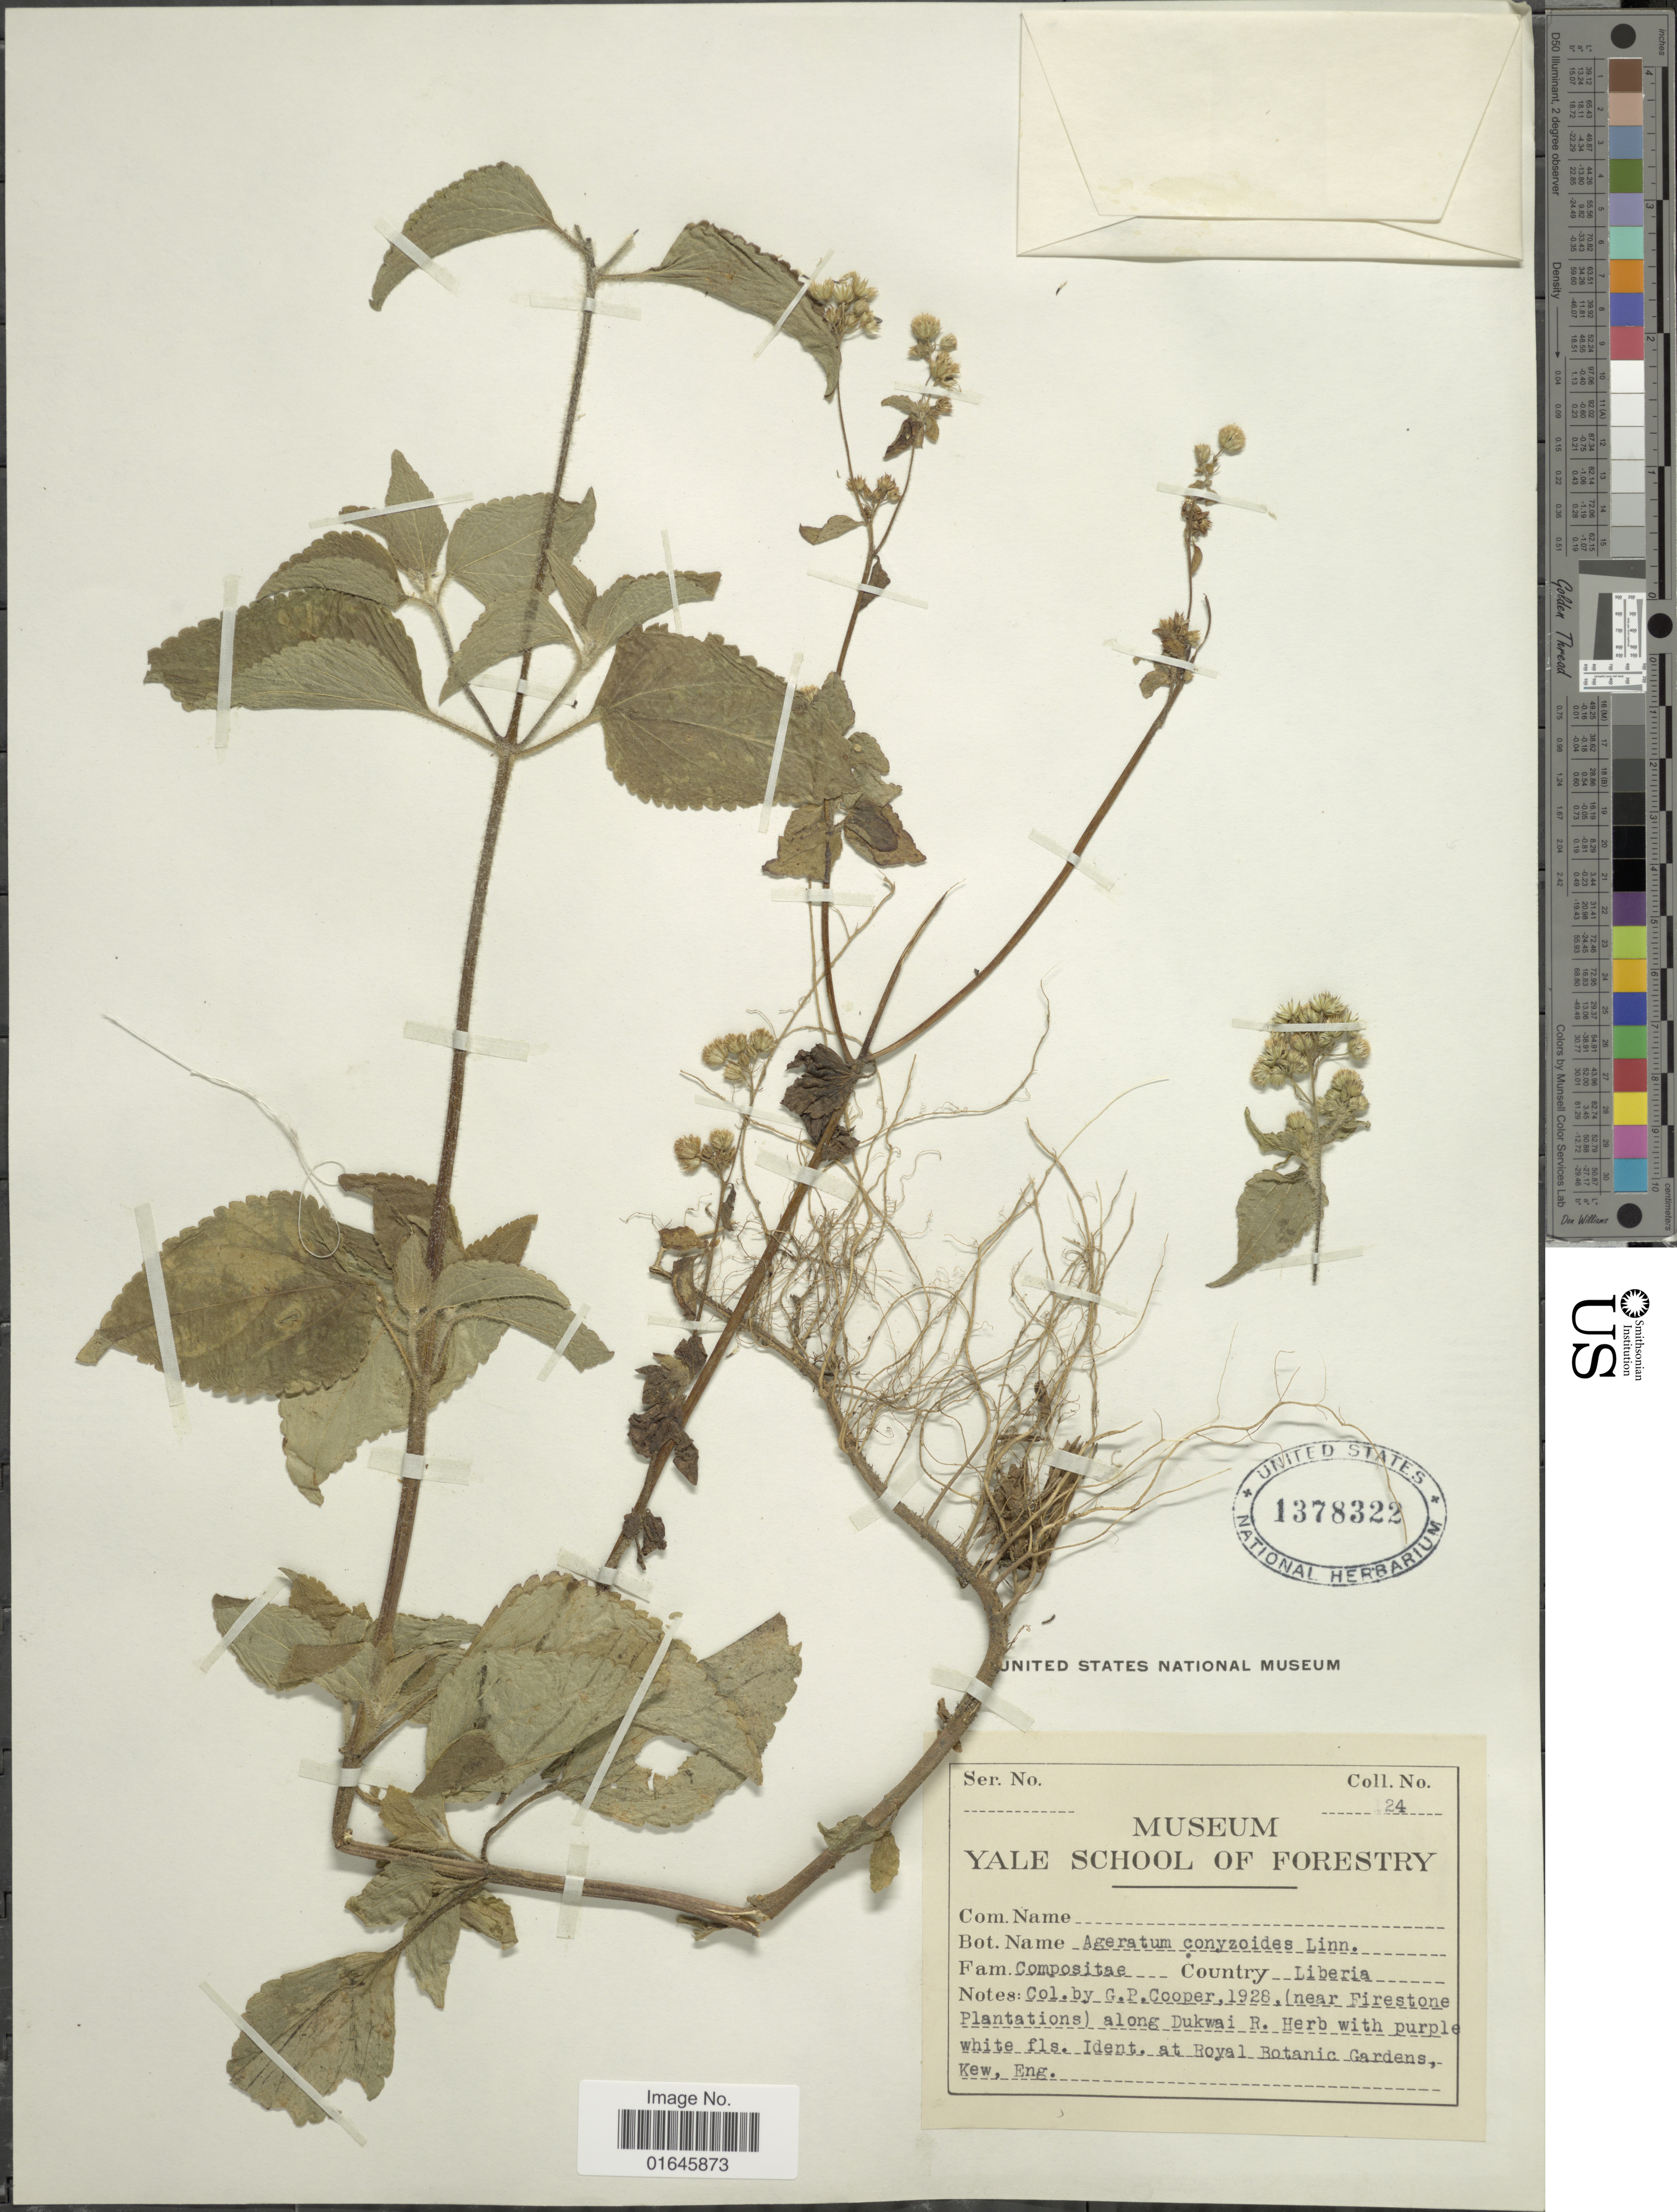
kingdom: Plantae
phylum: Tracheophyta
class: Magnoliopsida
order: Asterales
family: Asteraceae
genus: Ageratum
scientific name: Ageratum conyzoides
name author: L.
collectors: ex Herb. Yale School Forestry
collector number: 24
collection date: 1928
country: Liberia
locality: (near Firestone Plantations), along Dukwai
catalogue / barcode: US 1378322